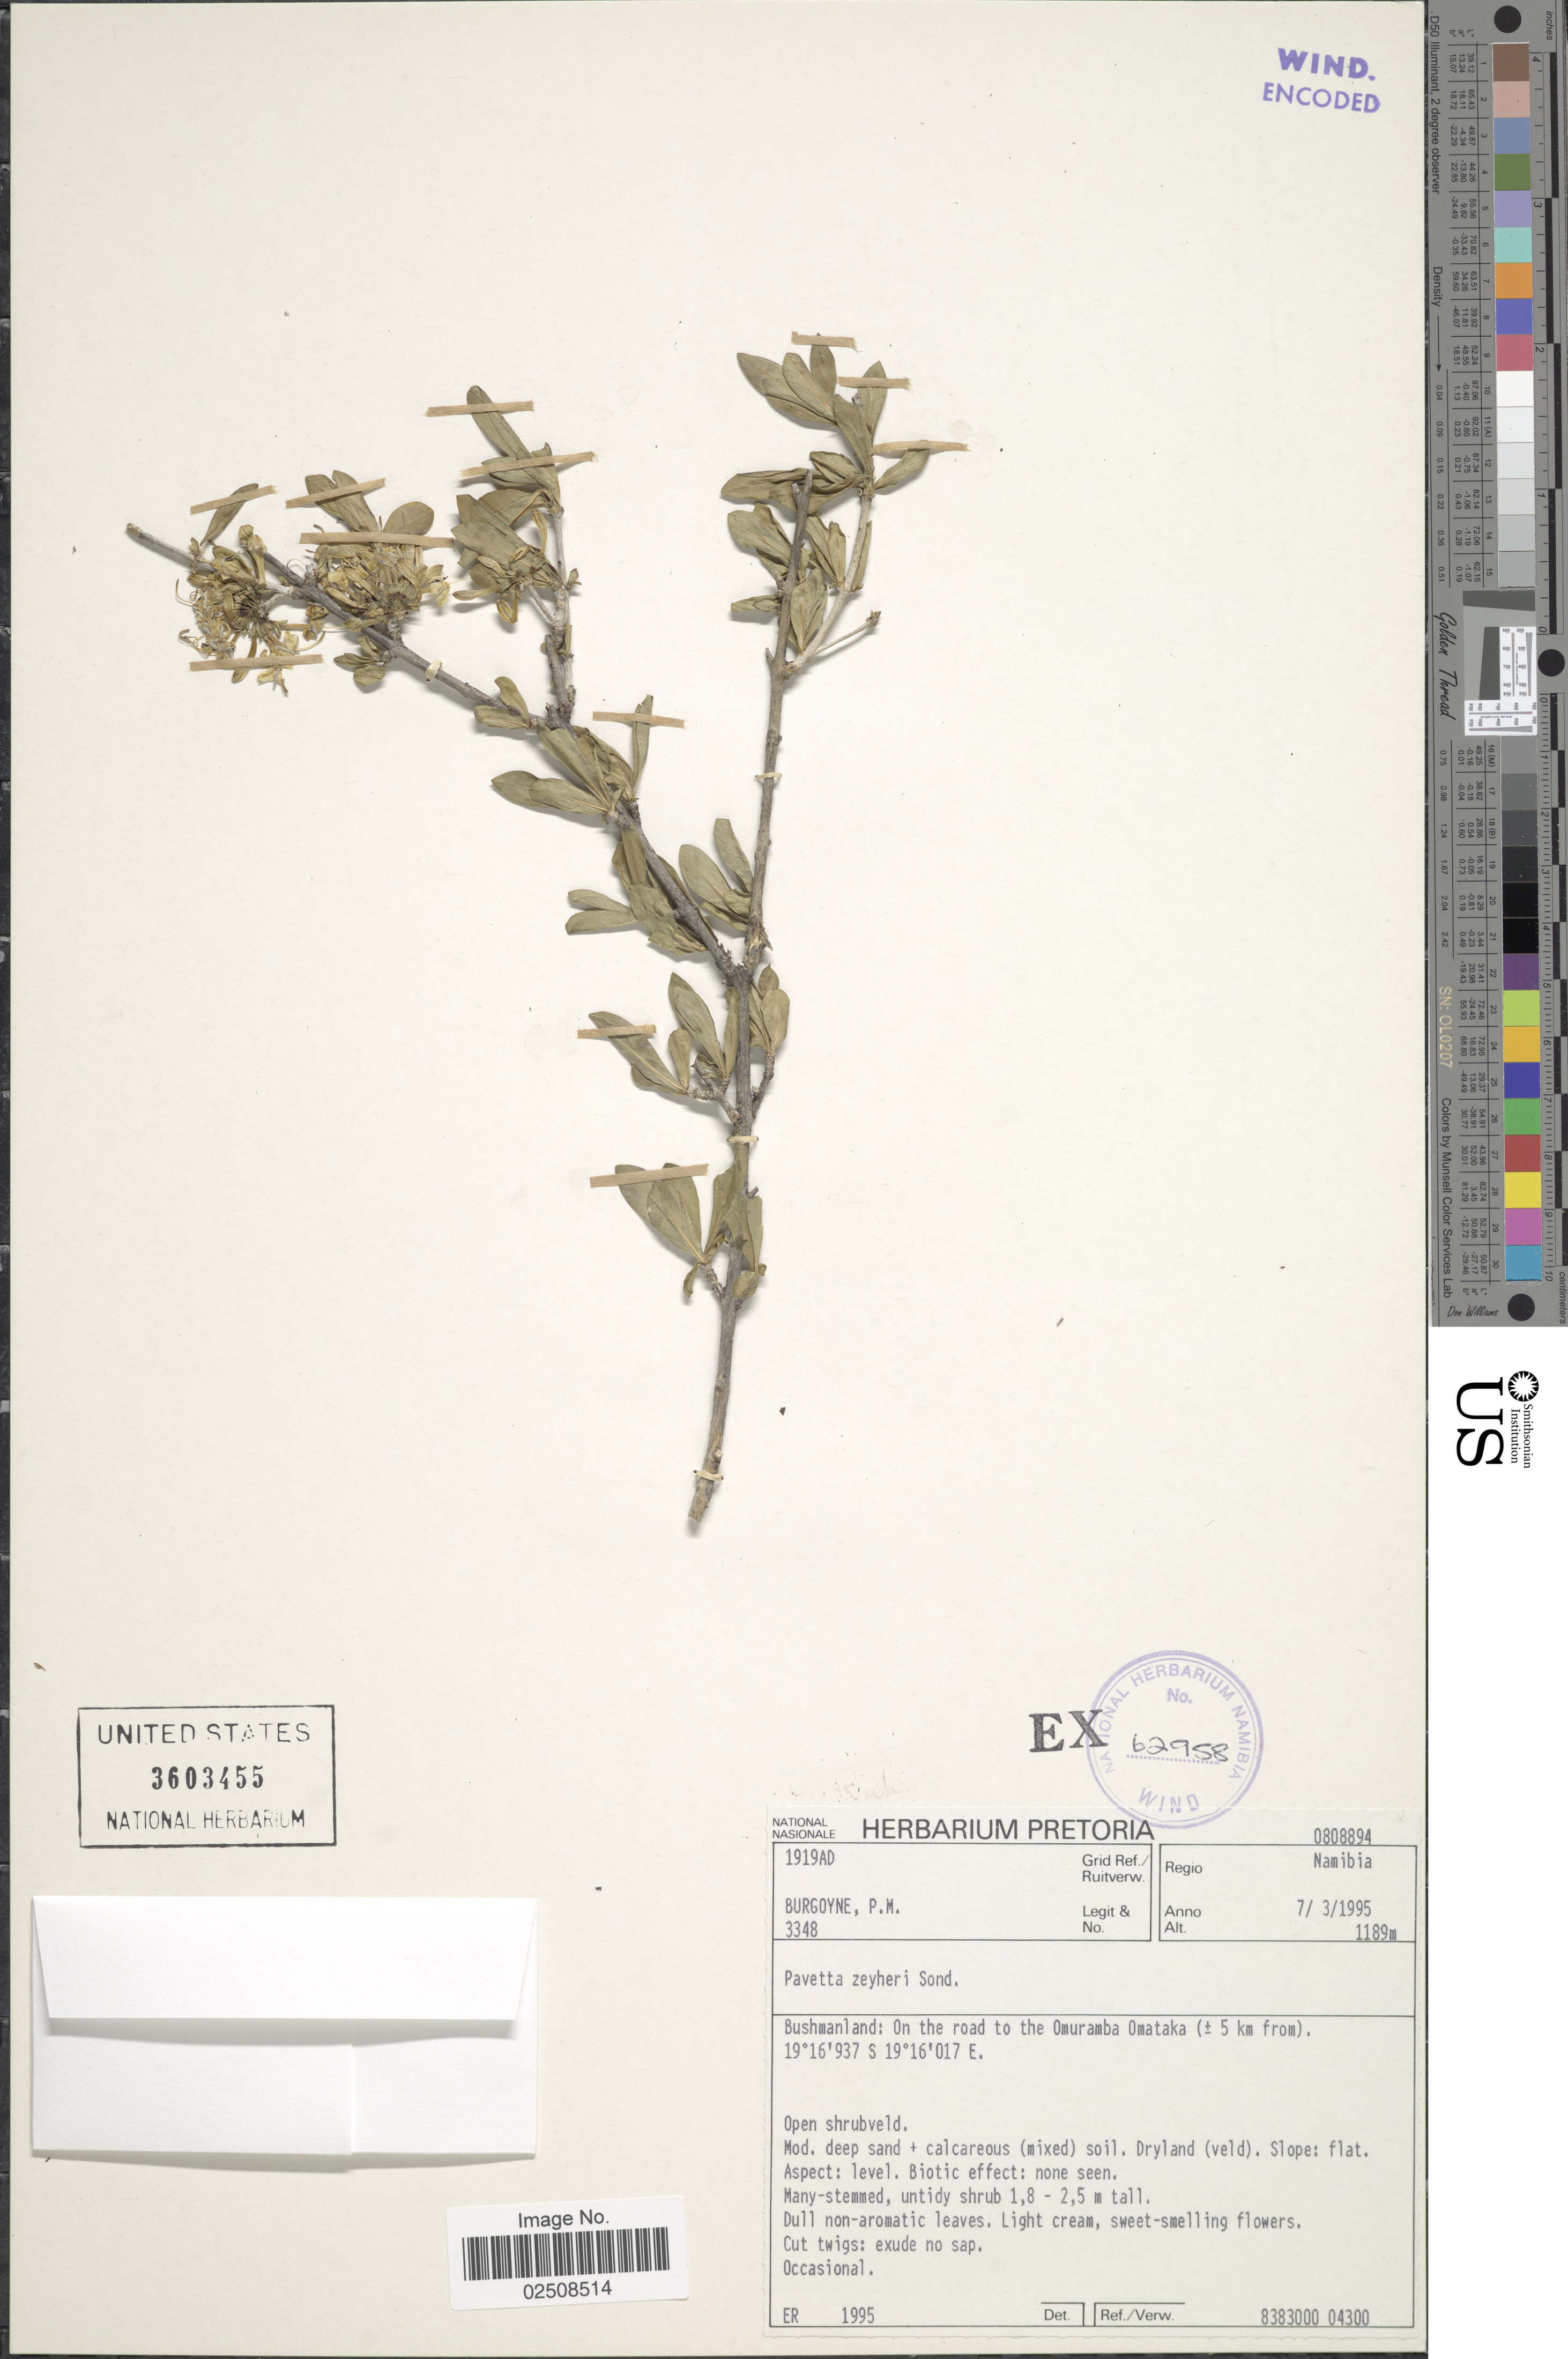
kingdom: Plantae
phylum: Tracheophyta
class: Magnoliopsida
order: Gentianales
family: Rubiaceae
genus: Pavetta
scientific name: Pavetta zeyheri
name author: Sond.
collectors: P. M. Burgoyne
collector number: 3348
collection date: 1995-03-07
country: Namibia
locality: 1919AD. Namibia. Bushmanland: On the road to the Omuramba Omataka (± 5 km from)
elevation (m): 1189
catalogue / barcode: US 3603455